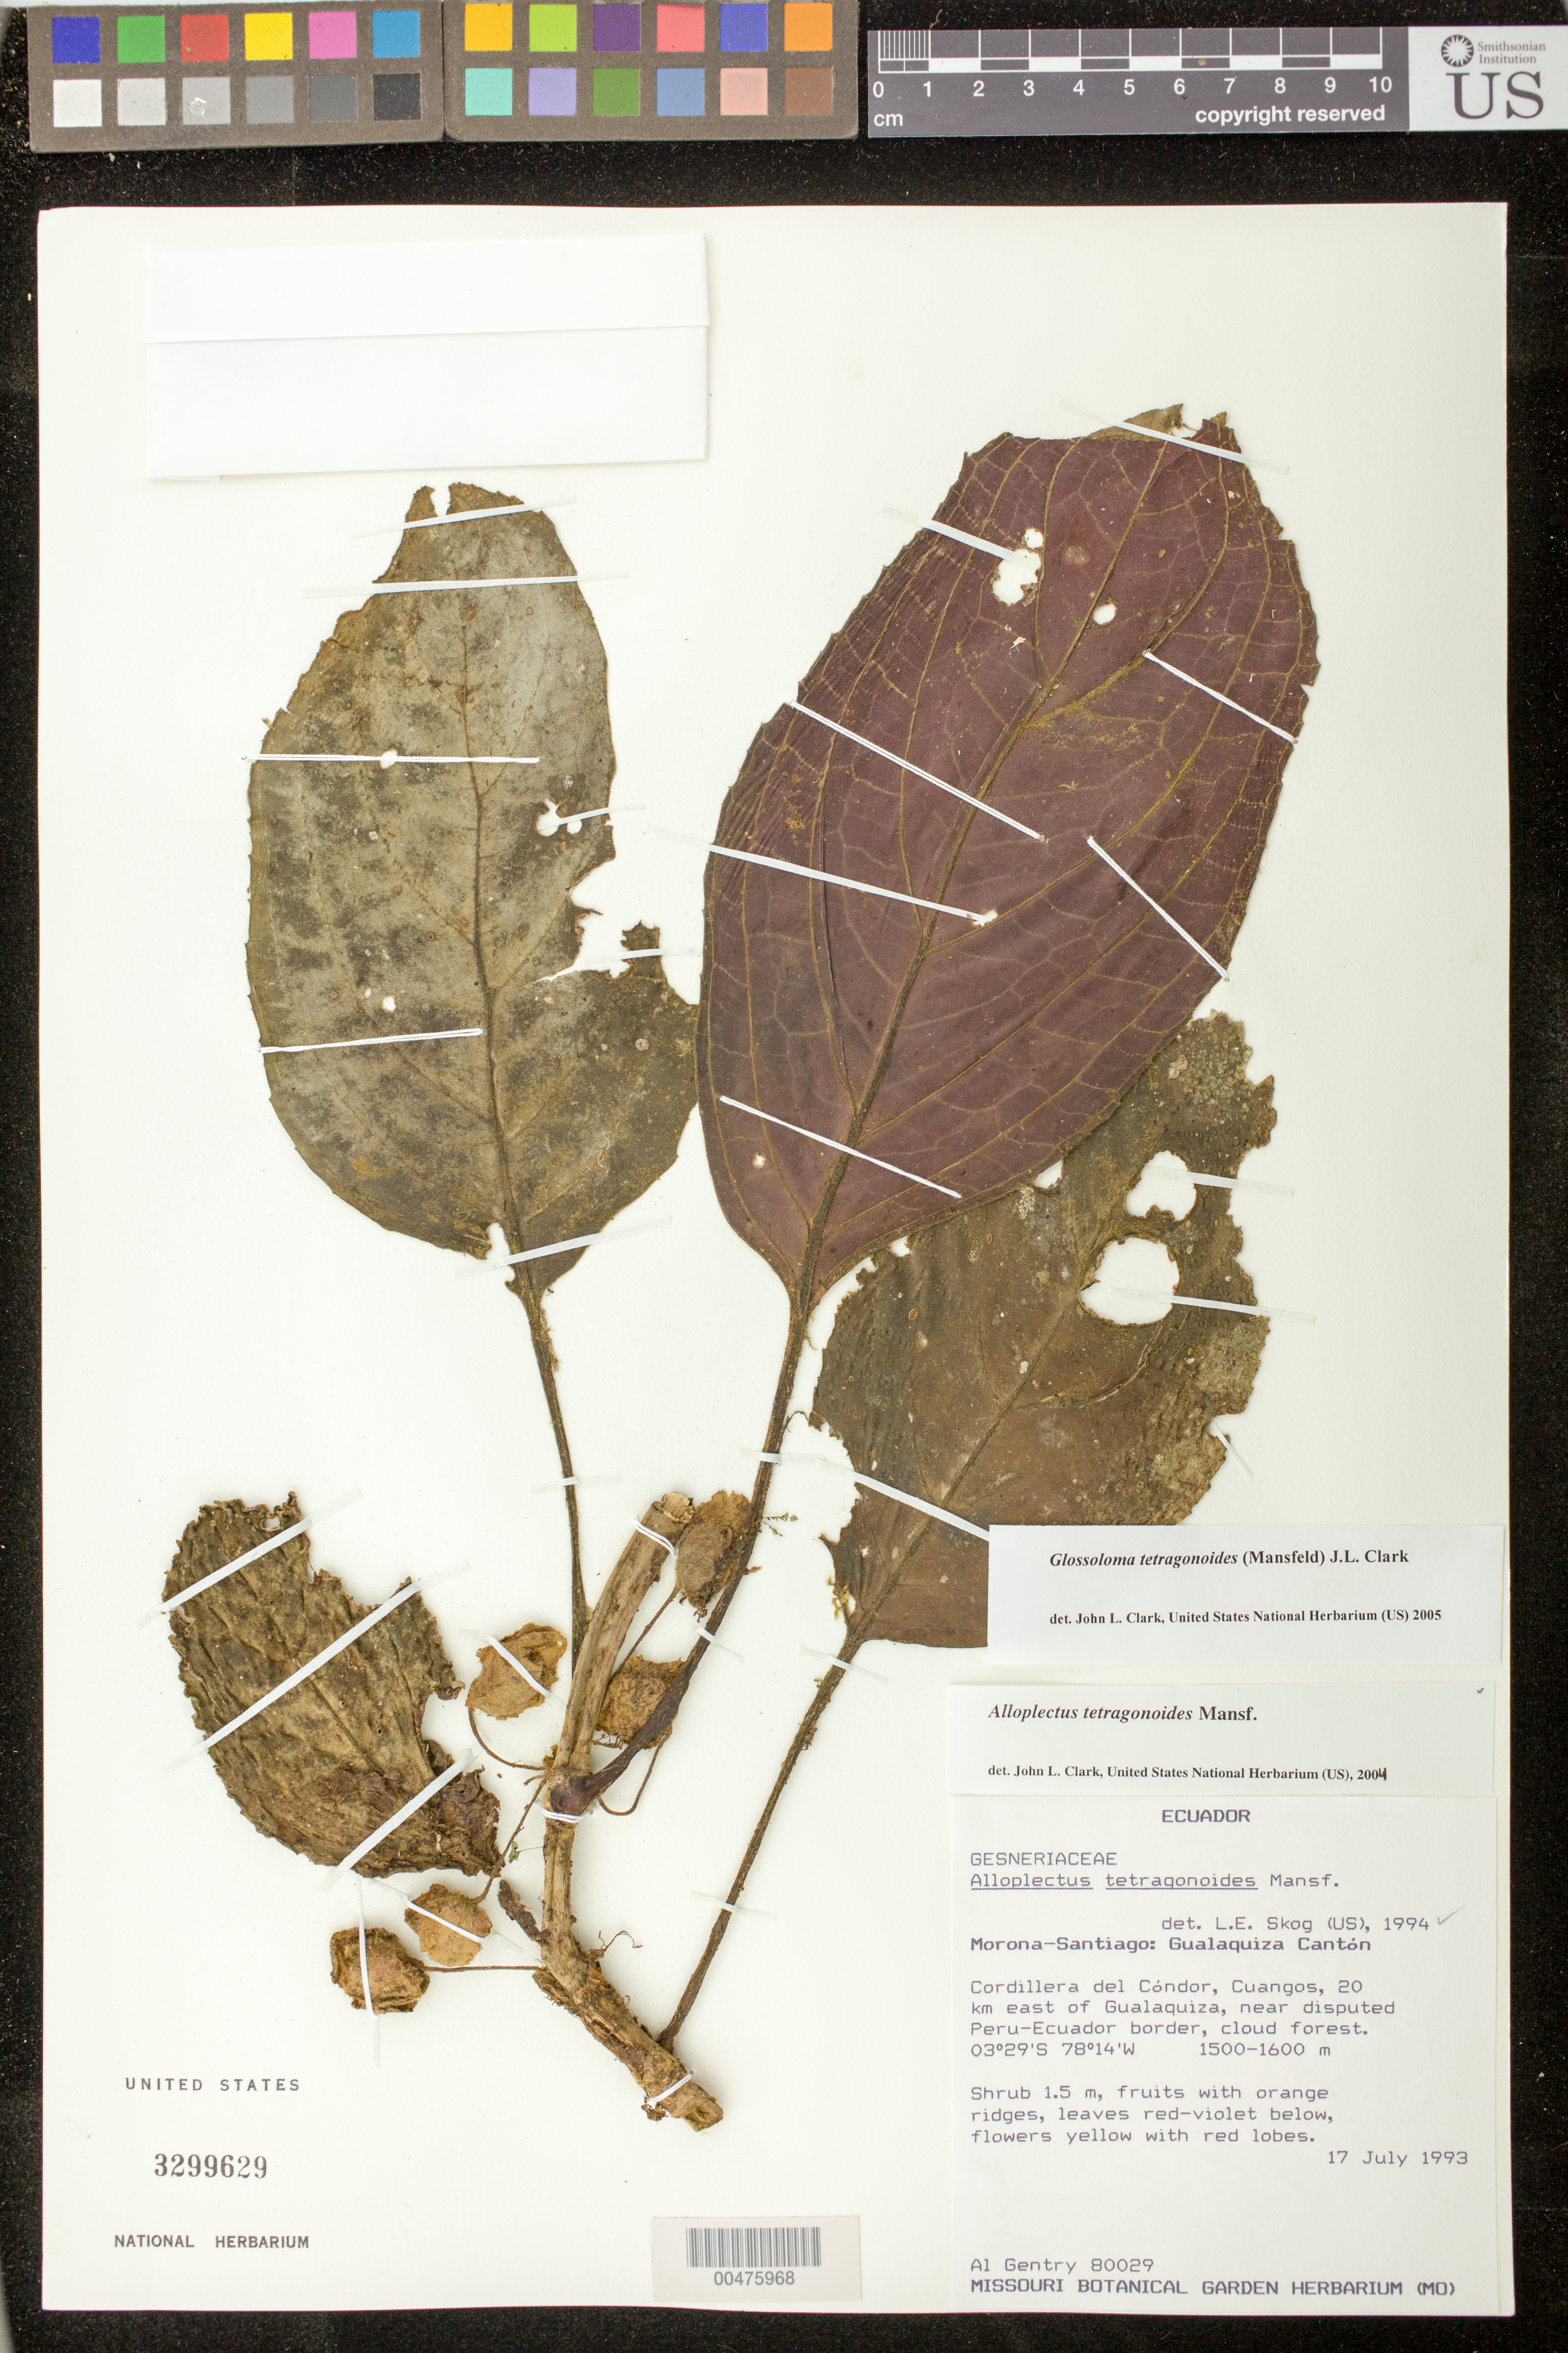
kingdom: Plantae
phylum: Tracheophyta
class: Magnoliopsida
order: Lamiales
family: Gesneriaceae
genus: Glossoloma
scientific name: Glossoloma tetragonoides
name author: (Mansf.) J.L. Clark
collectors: A. H. Gentry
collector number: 80029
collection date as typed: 17 Jul 1993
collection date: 1993-07-17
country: Ecuador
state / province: Morona-Santiago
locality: Condor, Cuangos, E of Galaquiza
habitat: Cloud forest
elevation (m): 1500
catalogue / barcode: US 3299629